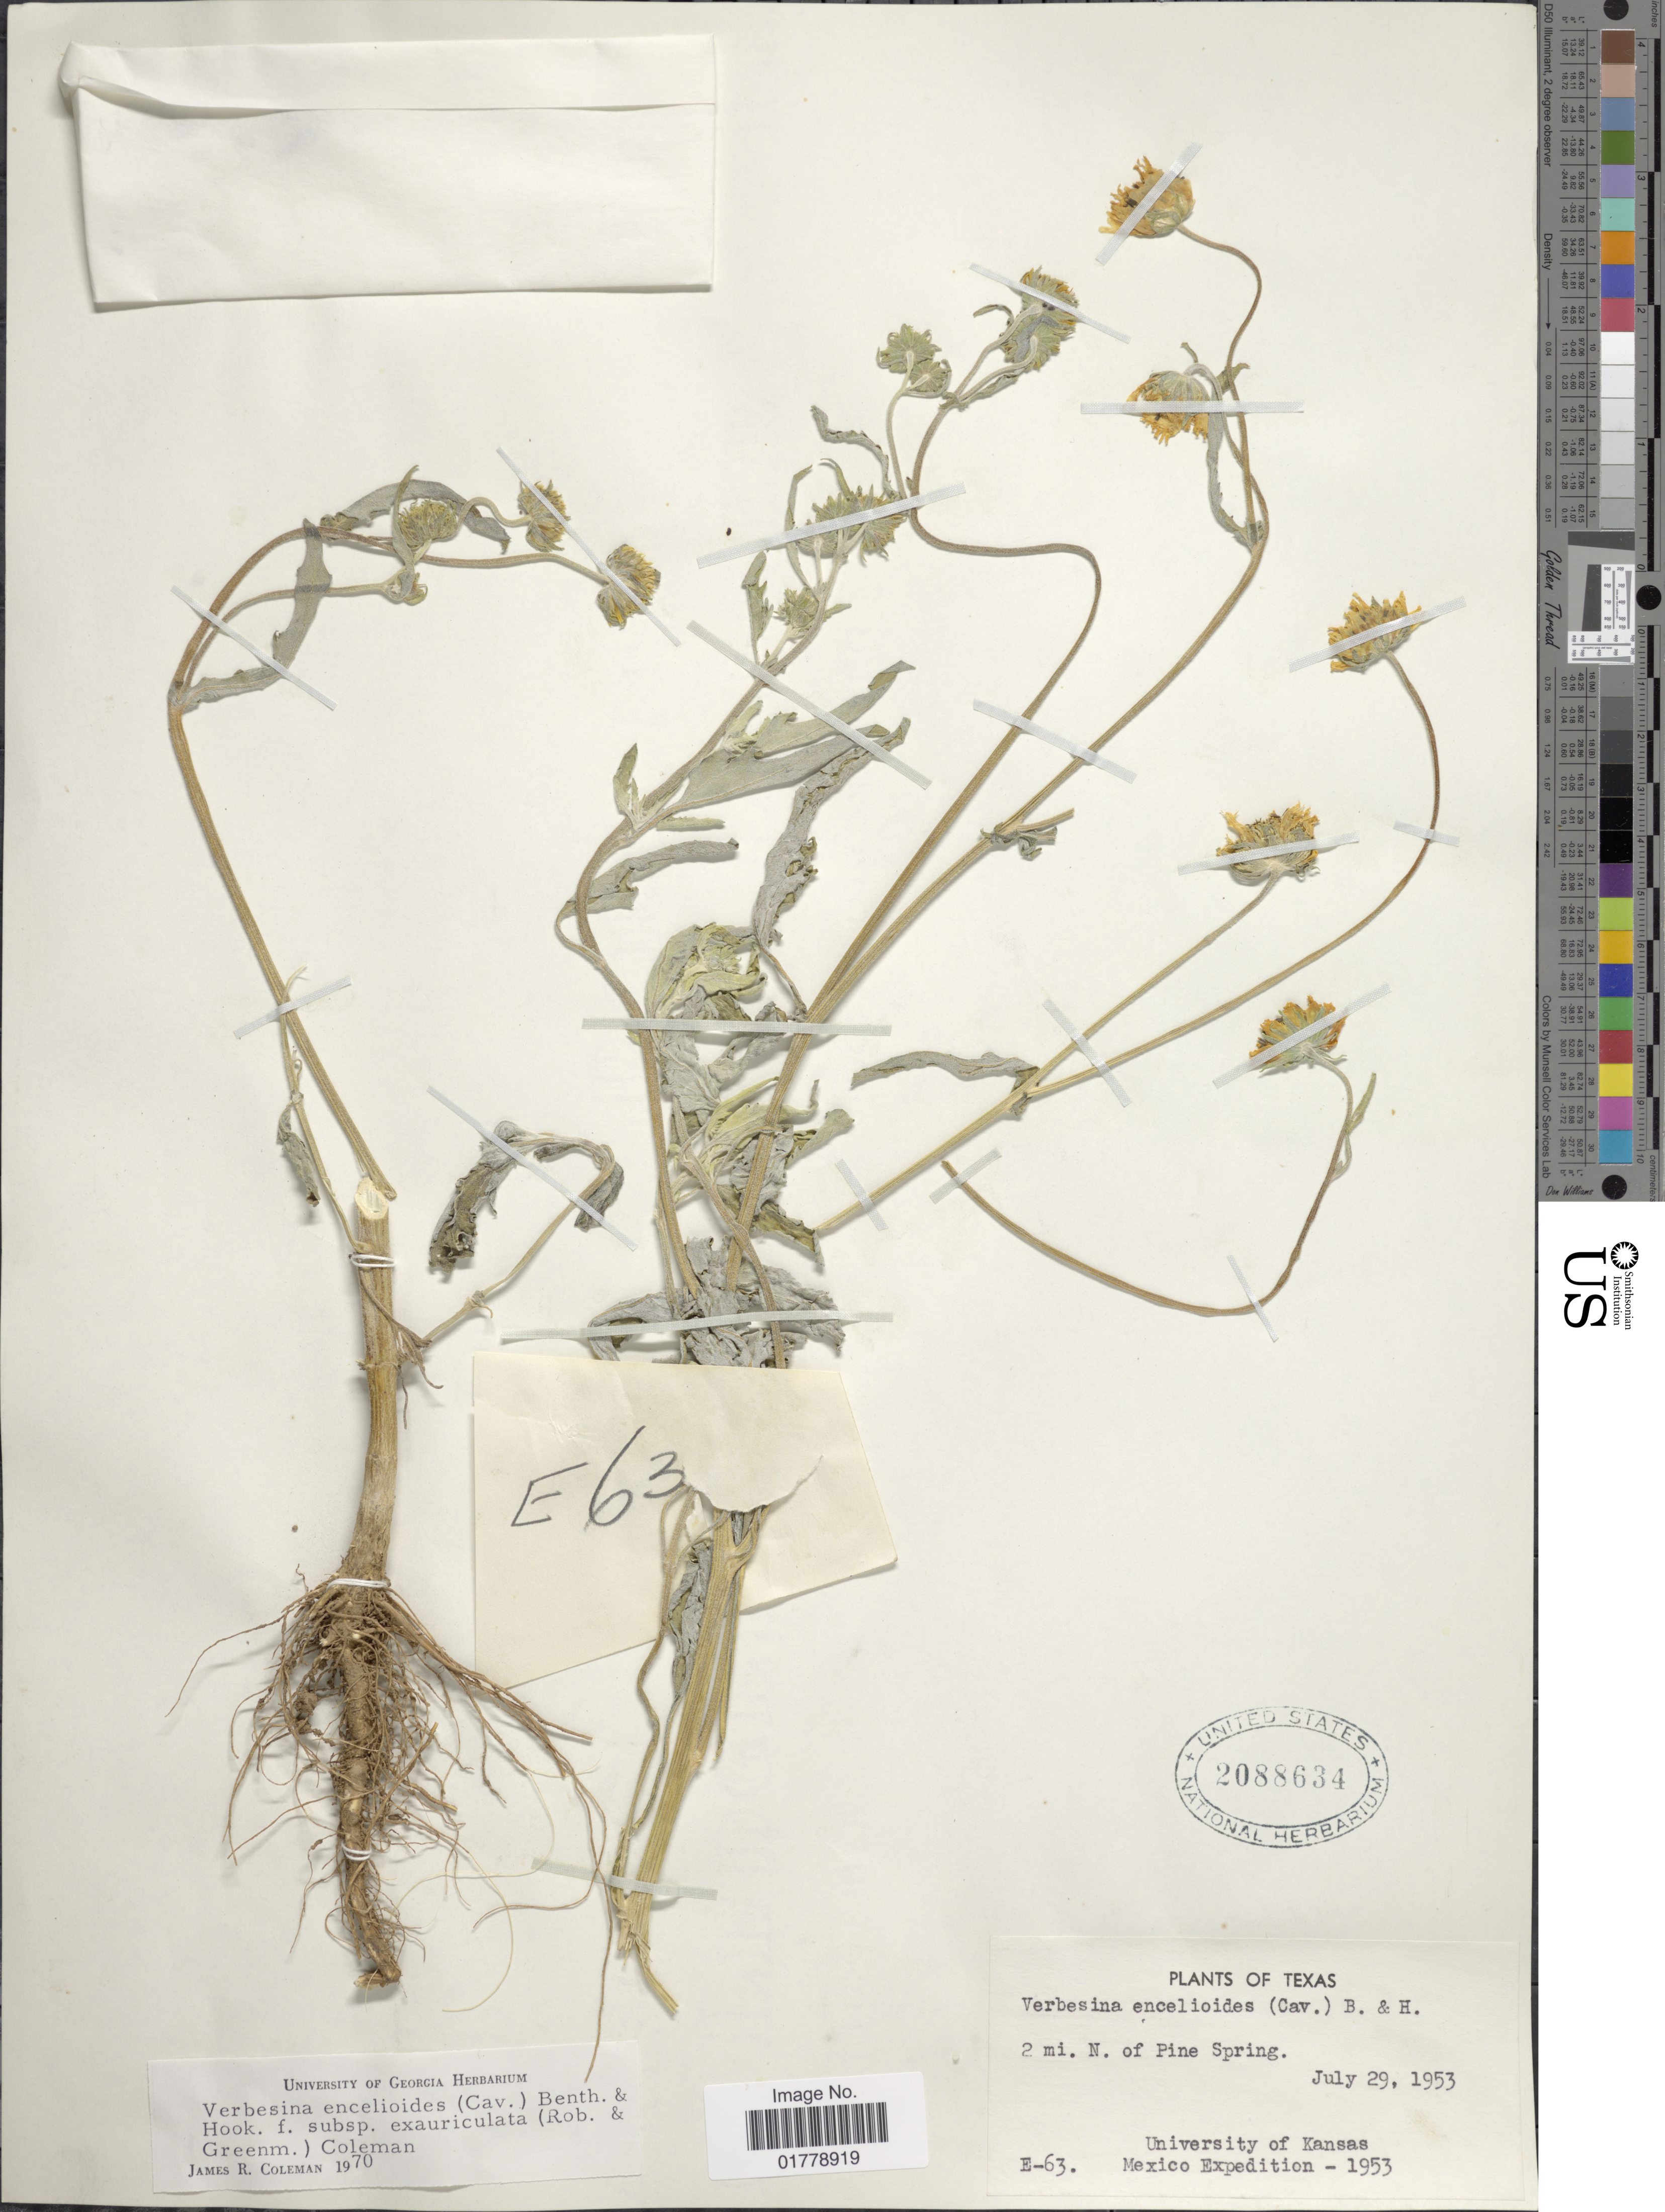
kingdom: Plantae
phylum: Tracheophyta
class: Magnoliopsida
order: Asterales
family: Asteraceae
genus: Verbesina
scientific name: Verbesina encelioides var. cana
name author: (B.L. Rob.) Greenm.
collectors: University of Kansas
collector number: E-63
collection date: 1953-07-29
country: United States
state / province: Texas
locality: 2 mi. N. of Pine Spring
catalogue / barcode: US 2088634